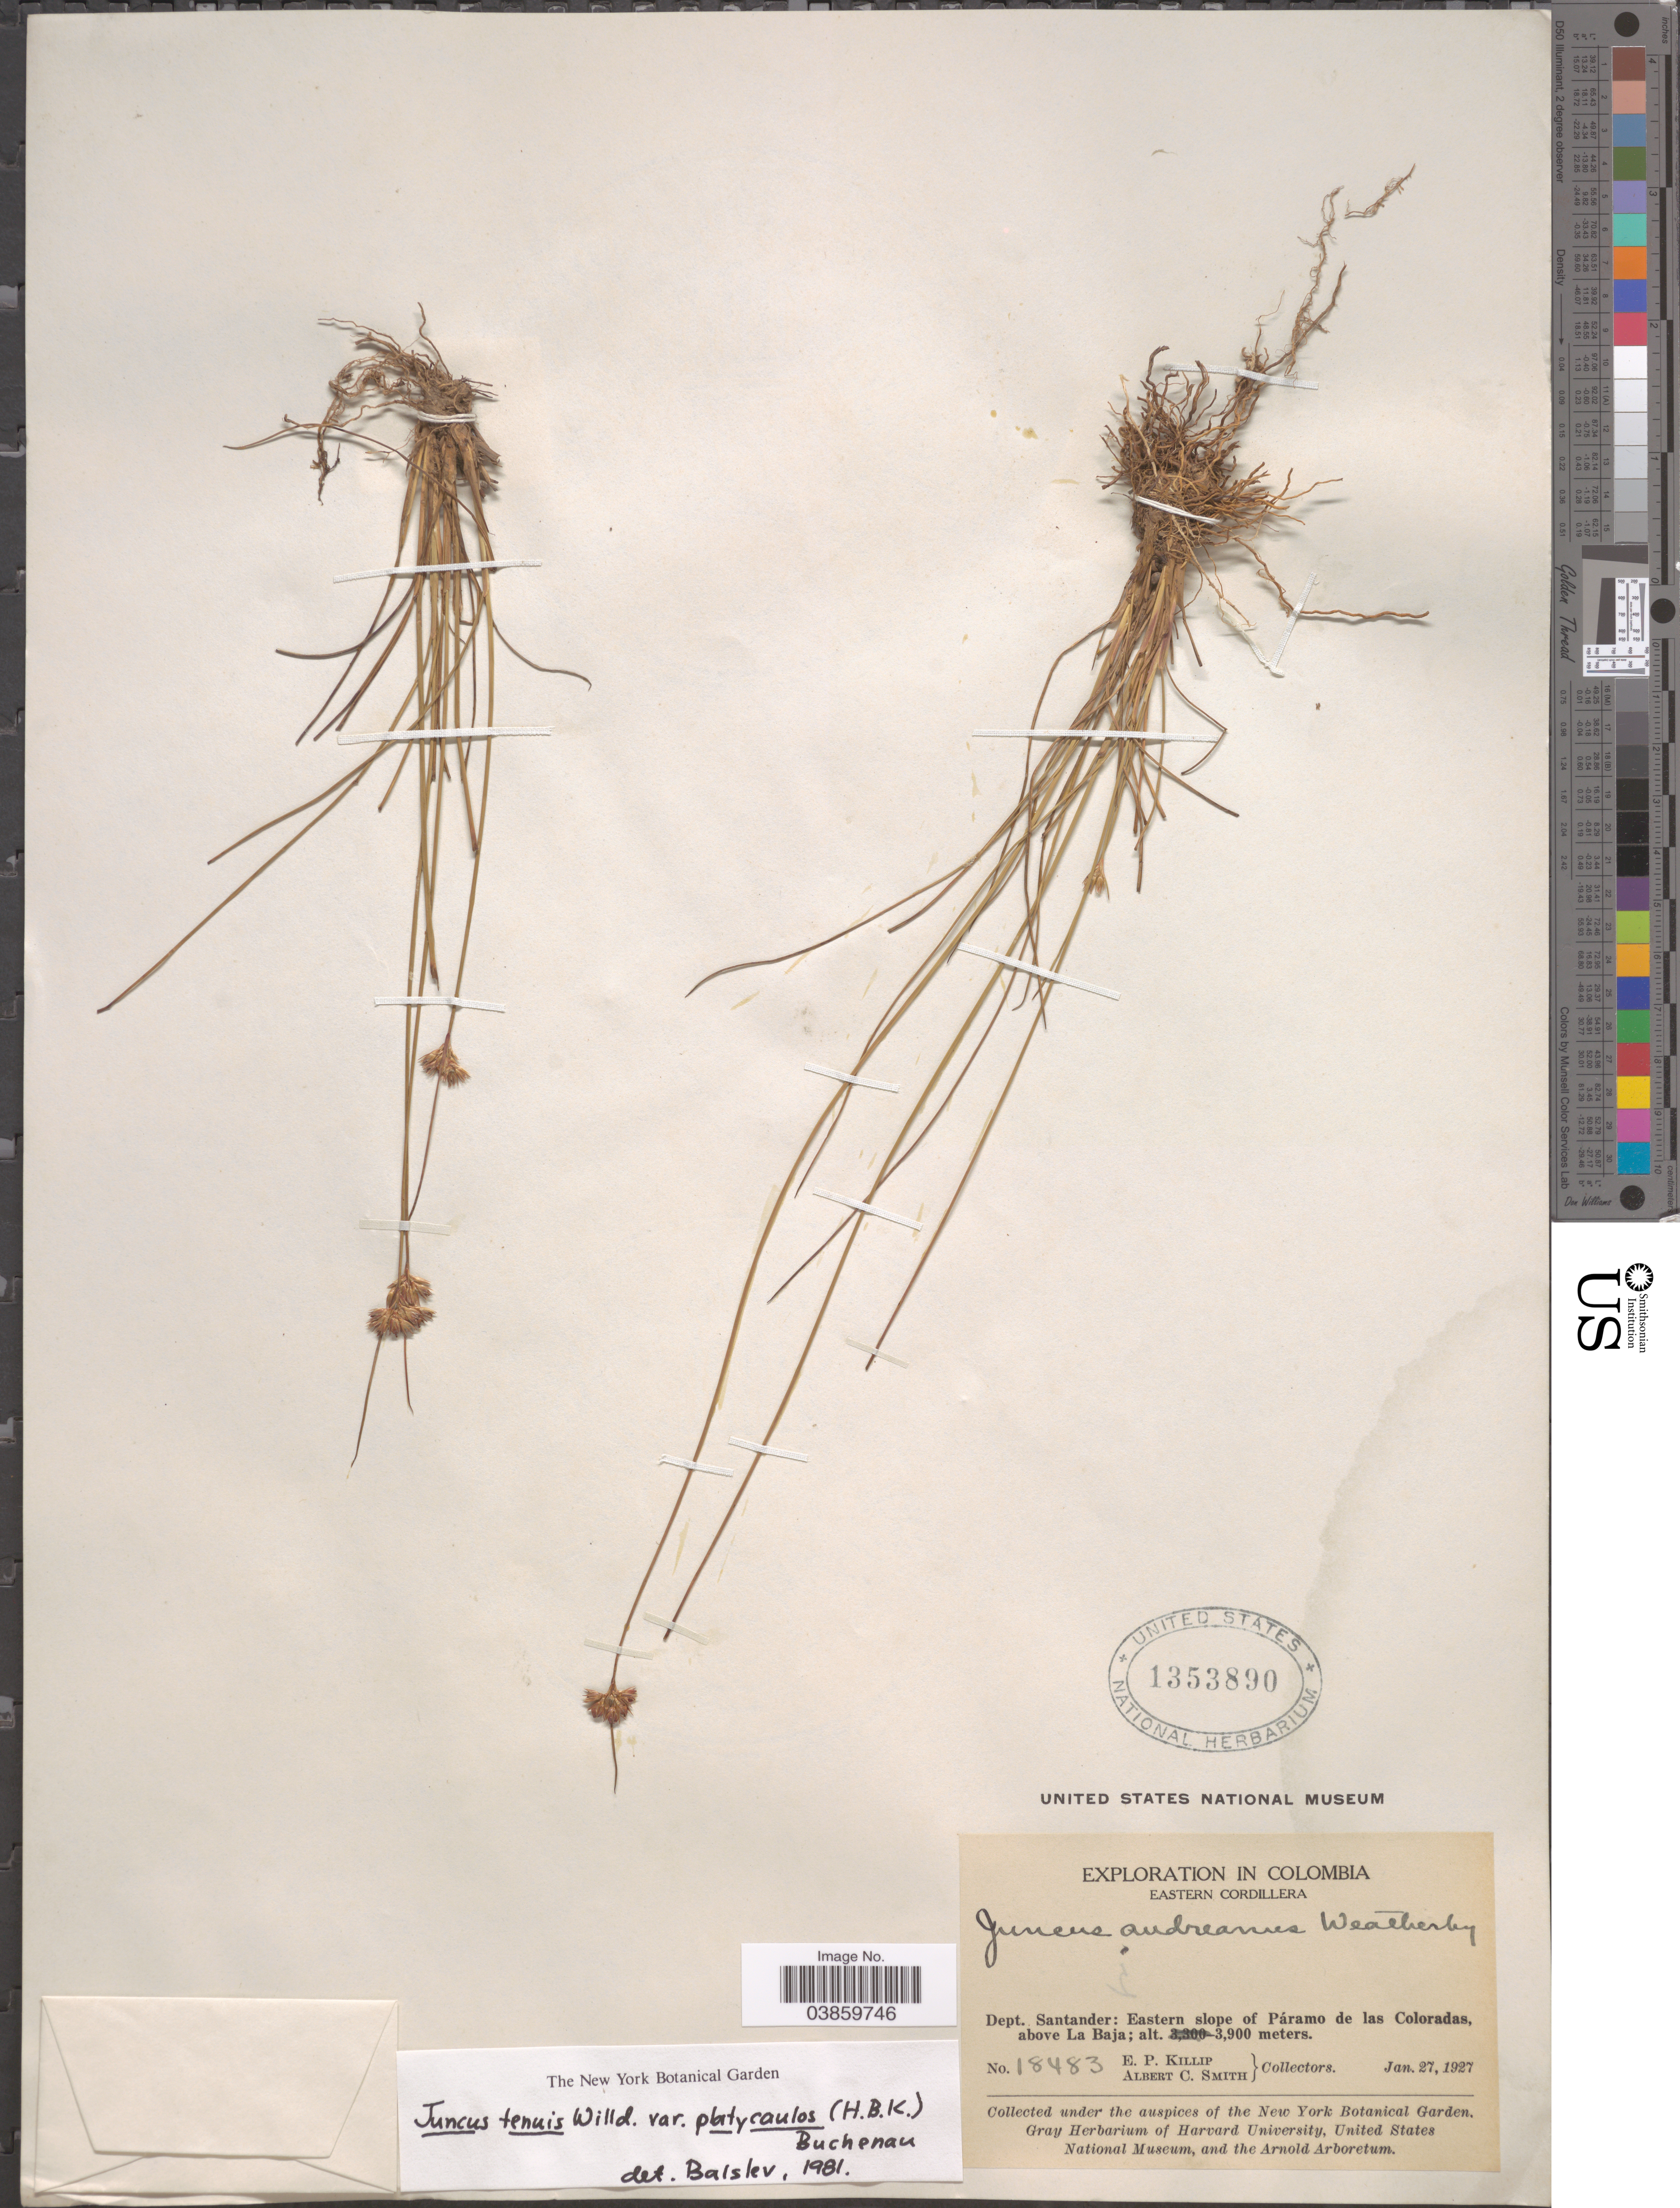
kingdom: Plantae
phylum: Tracheophyta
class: Liliopsida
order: Poales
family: Juncaceae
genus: Juncus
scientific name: Juncus tenuis var. platycaulos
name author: Buchenau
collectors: E. P. Killip & A. C. Smith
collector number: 18483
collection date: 1927-01-27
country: Colombia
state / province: Santander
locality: Eastern Cordillera. Dept. Santander: Eastern slope of Páramo de las Coloradas, above La Baja.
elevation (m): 3900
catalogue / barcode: US 1353890